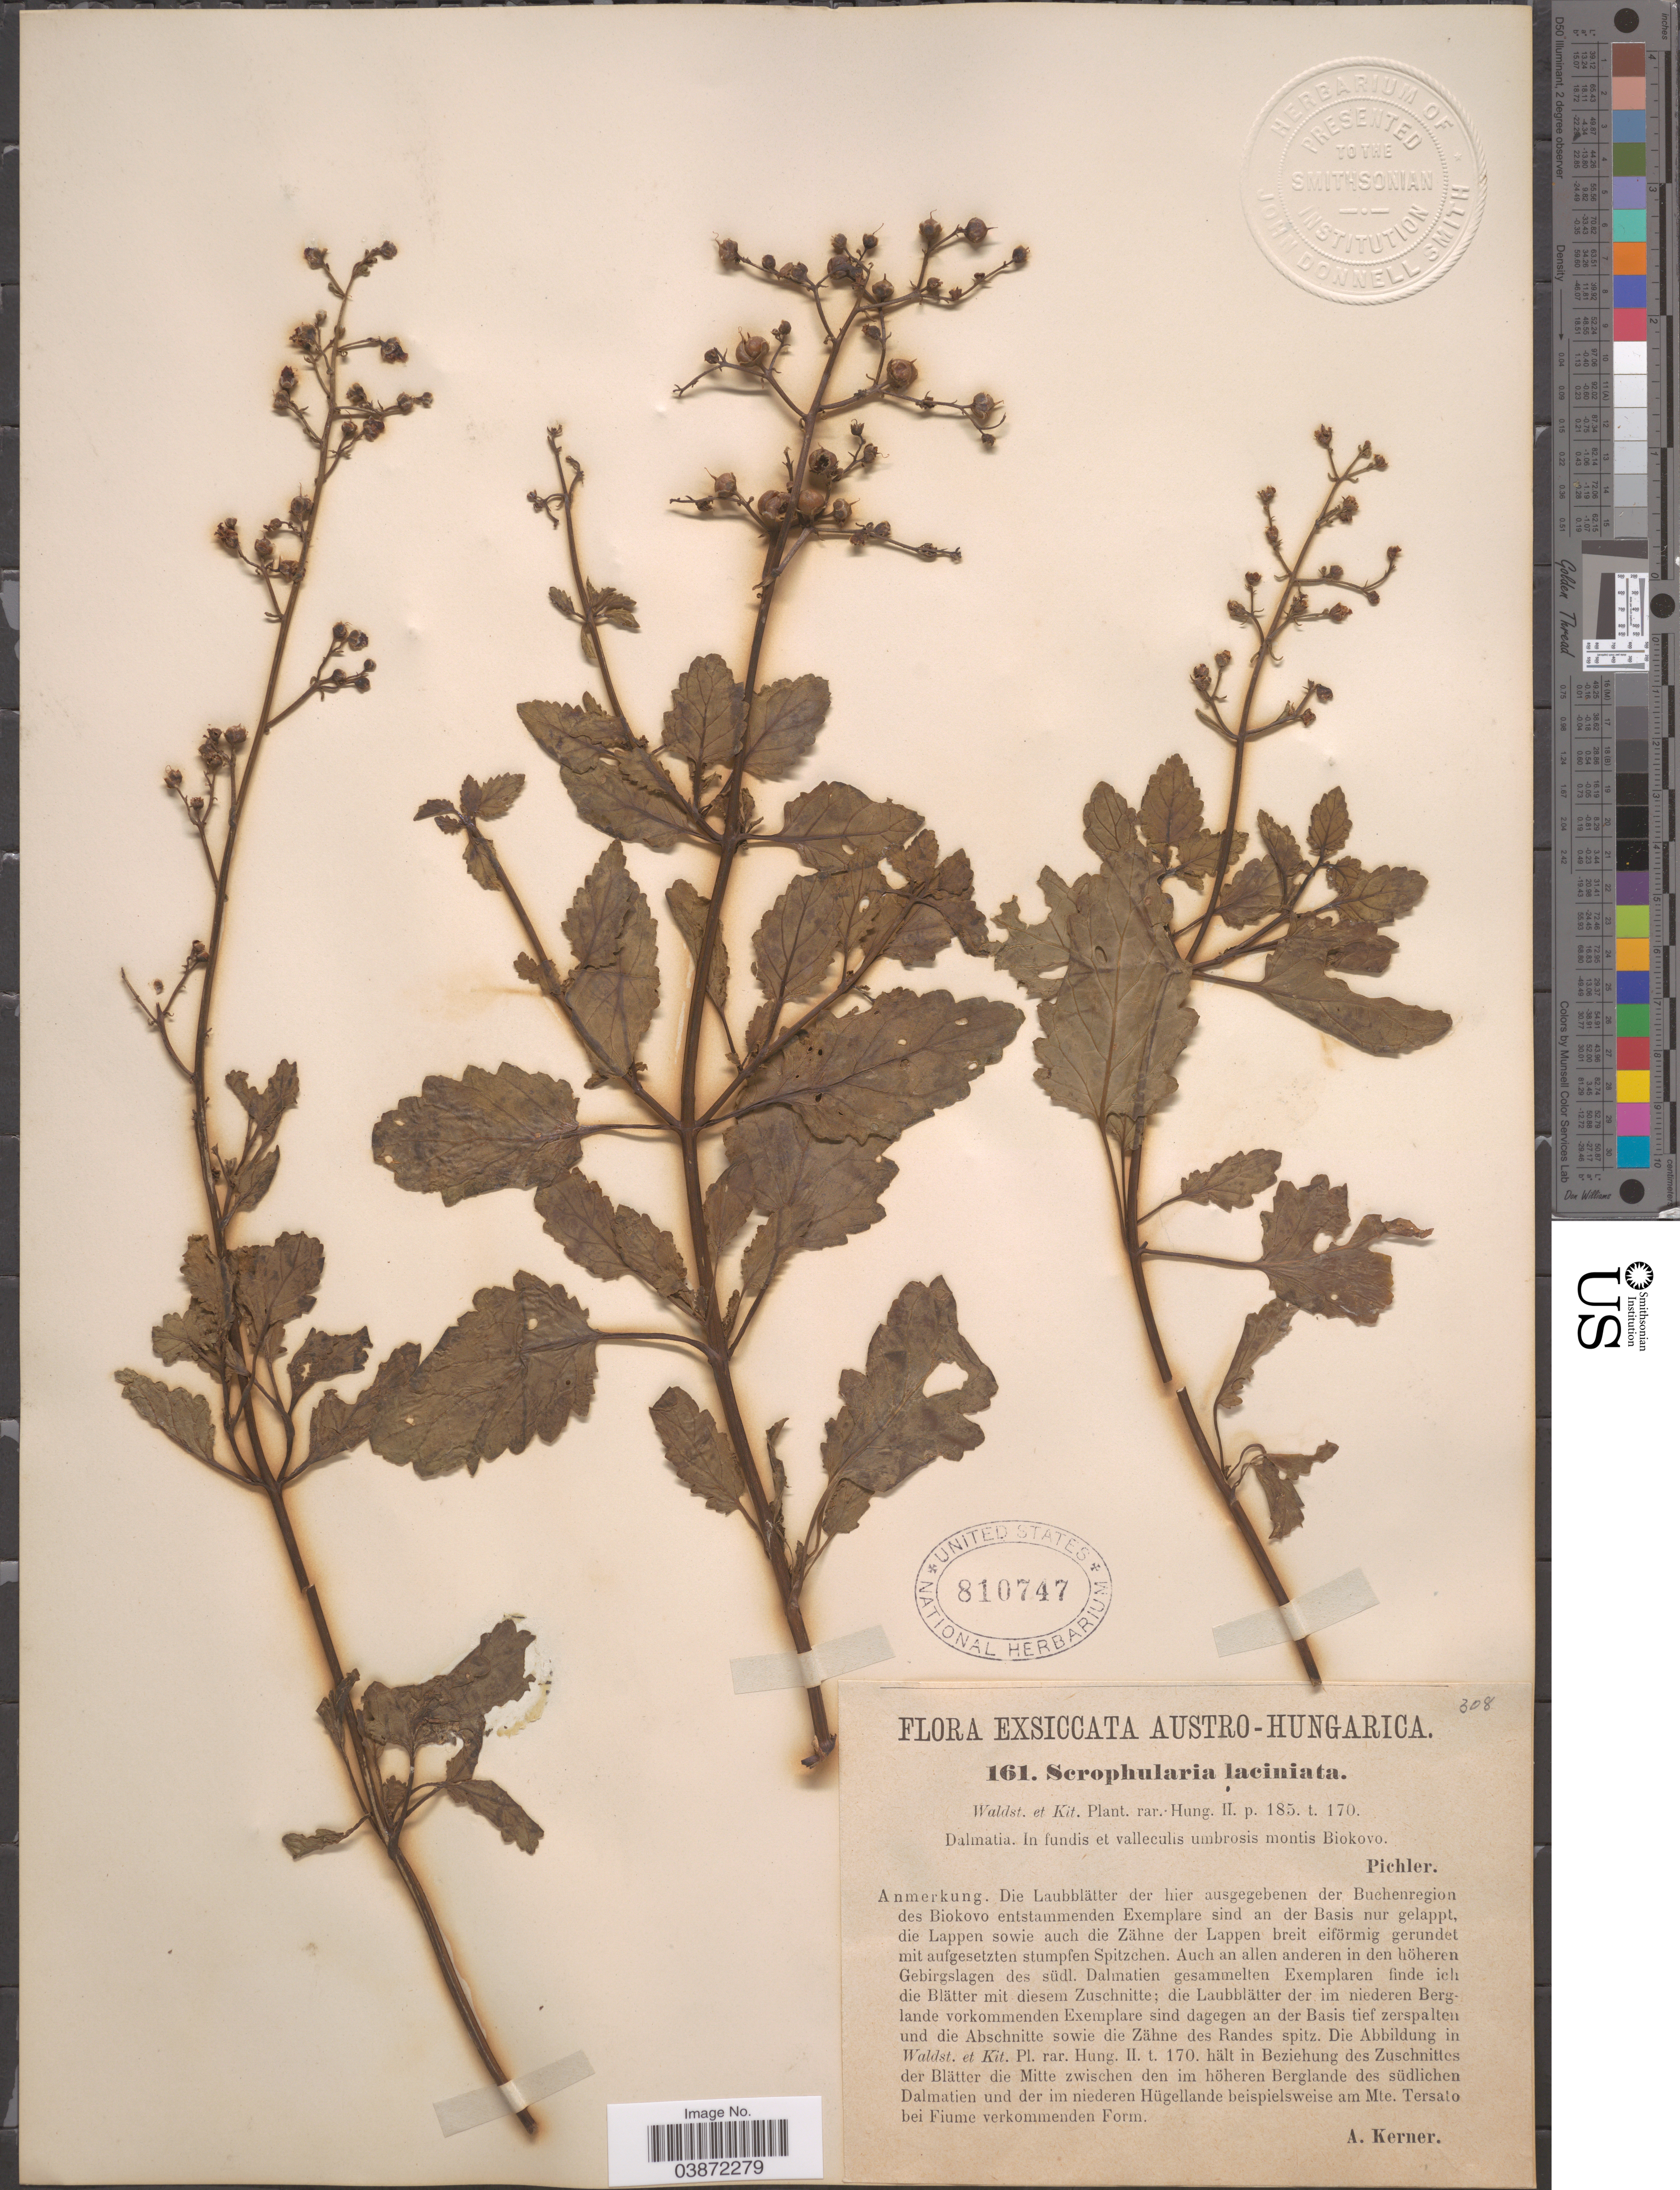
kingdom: Plantae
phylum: Tracheophyta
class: Magnoliopsida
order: Lamiales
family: Scrophulariaceae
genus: Scrophularia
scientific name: Scrophularia laciniata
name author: Waldst. & Kit.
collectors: Pichler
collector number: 161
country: Croatia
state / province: Split-Dalmatia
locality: Austro-Hungarica. Dalmatia. In fundis et valleculis umbrosis montis Biokovo.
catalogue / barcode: US 810747